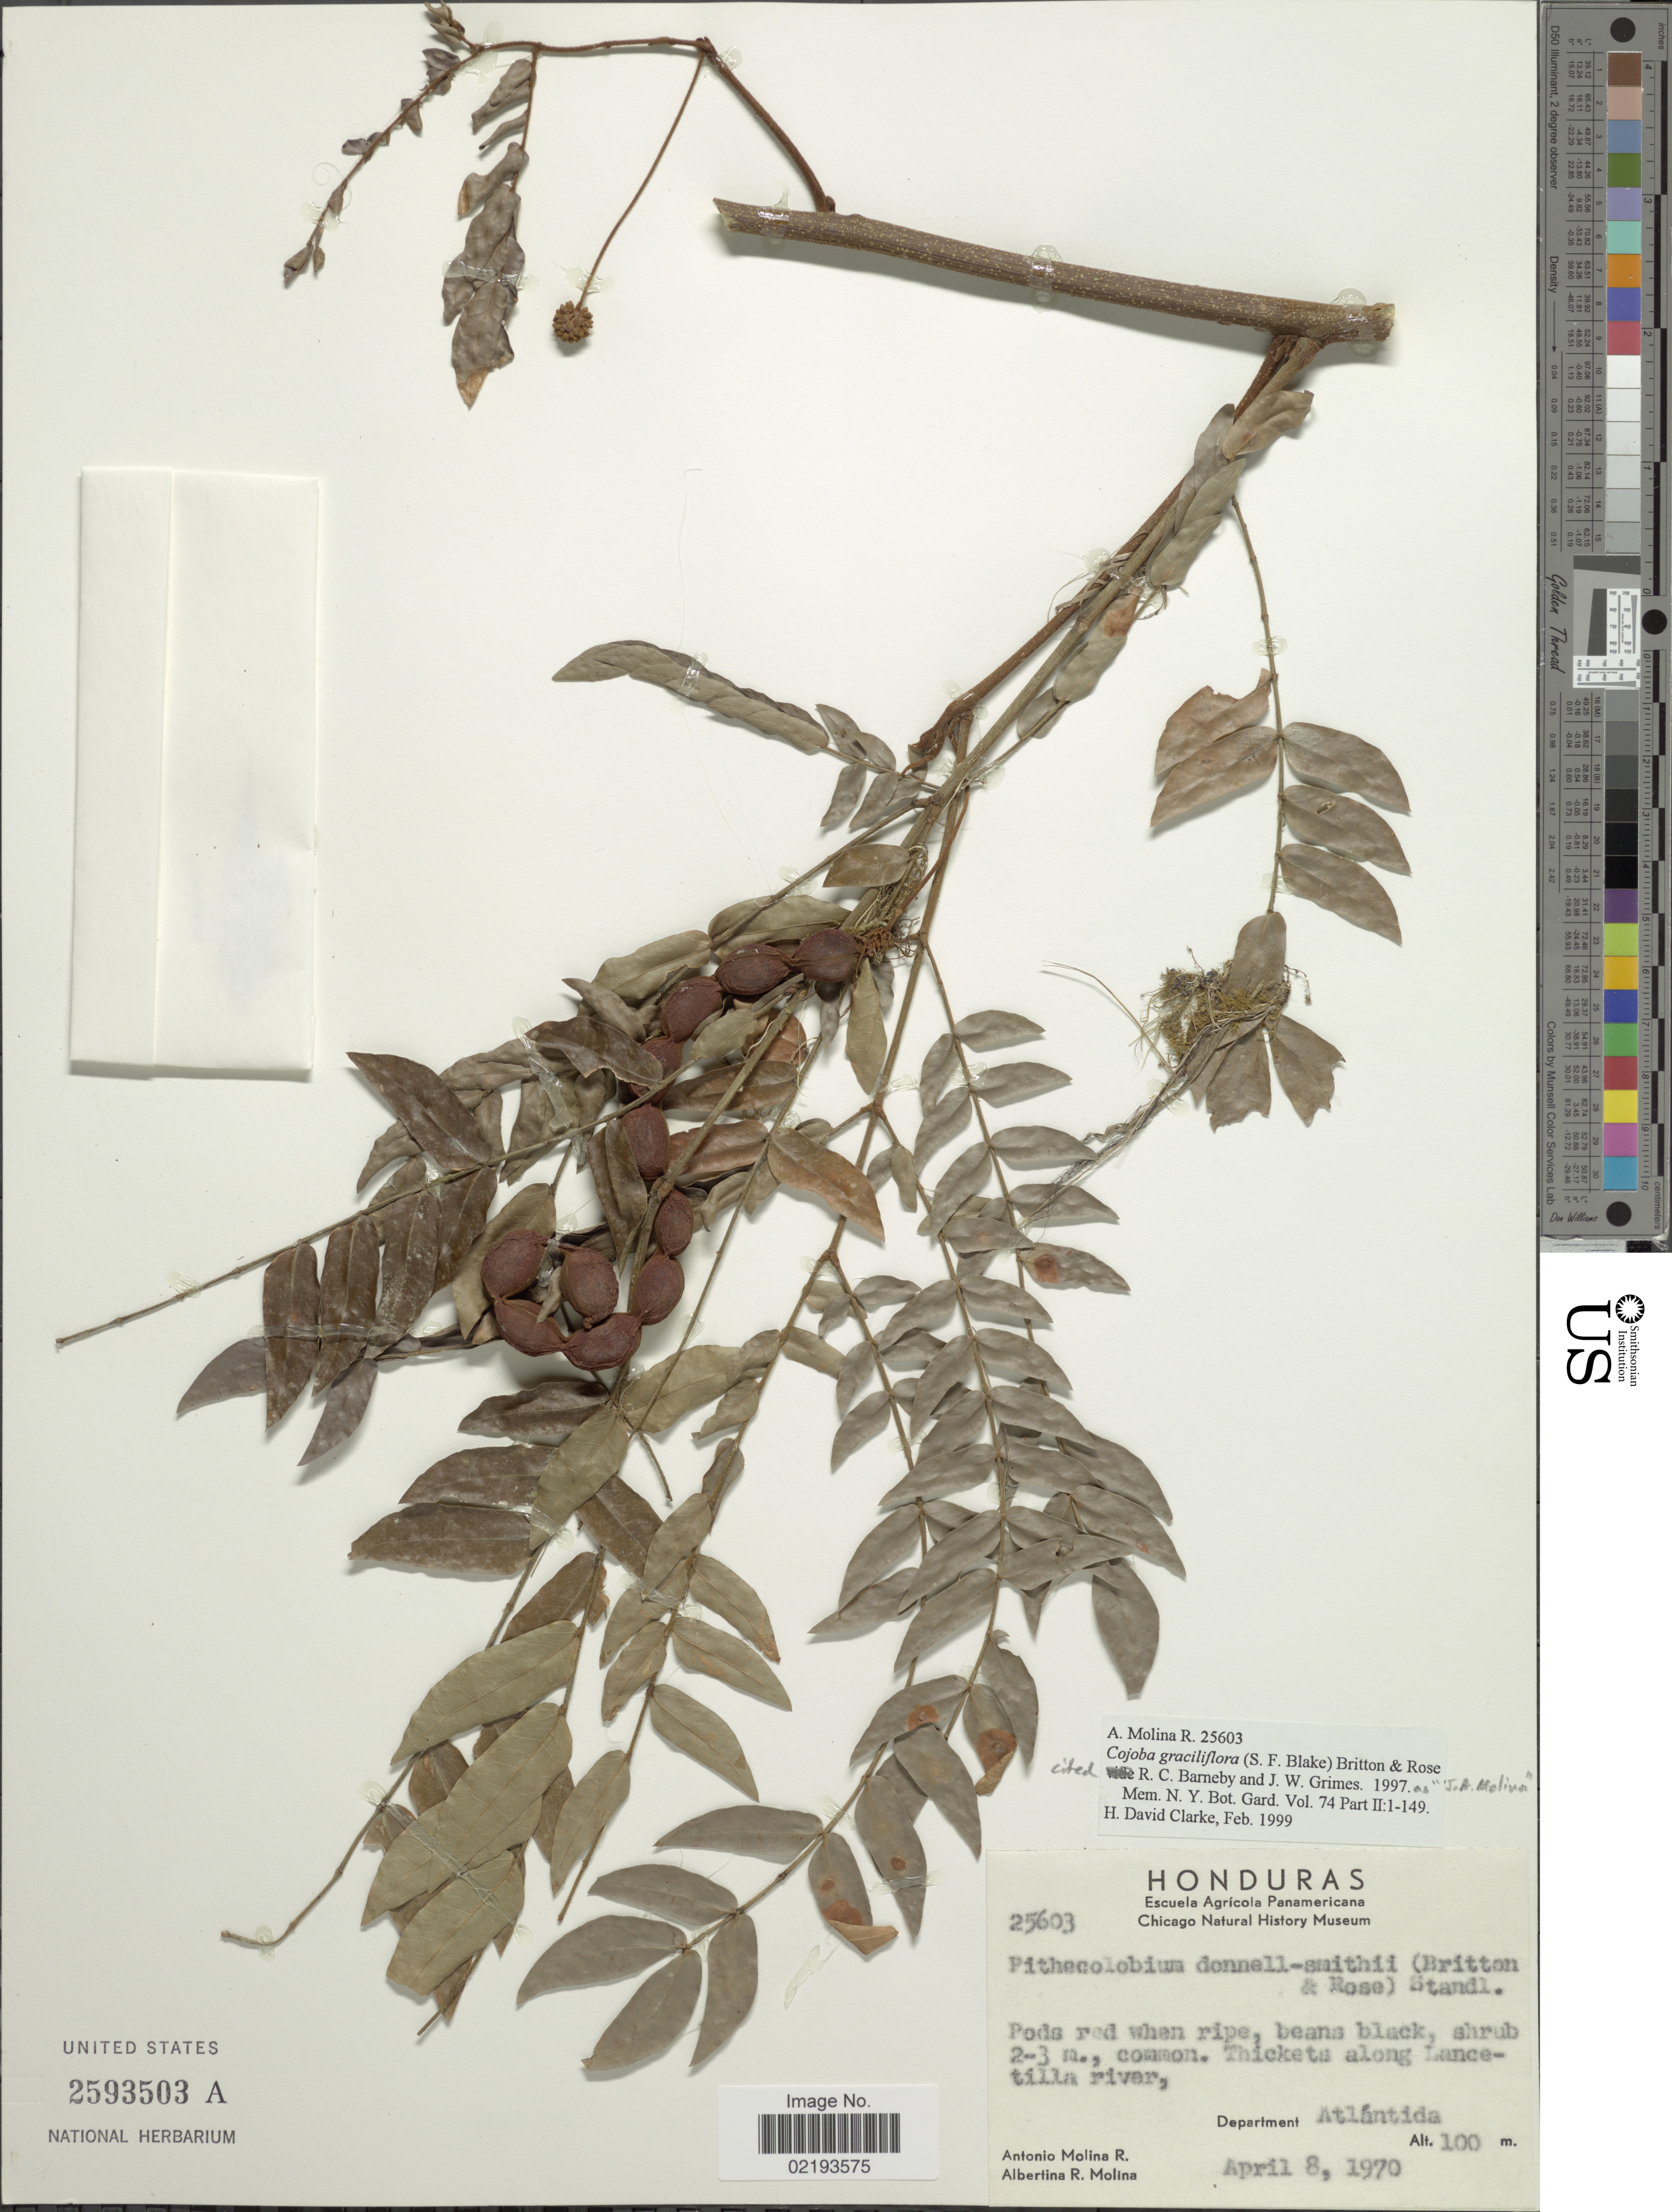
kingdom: Plantae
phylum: Tracheophyta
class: Magnoliopsida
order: Fabales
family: Fabaceae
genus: Cojoba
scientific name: Cojoba graciliflora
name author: (S.F. Blake) Britton & Rose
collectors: A. Molina R. & A. R. Molina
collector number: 25603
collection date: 1970-04-08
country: Honduras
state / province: Atlántida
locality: Thickets along Lancetilla river, Department Atlántida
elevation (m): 100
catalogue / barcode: US 2593503A